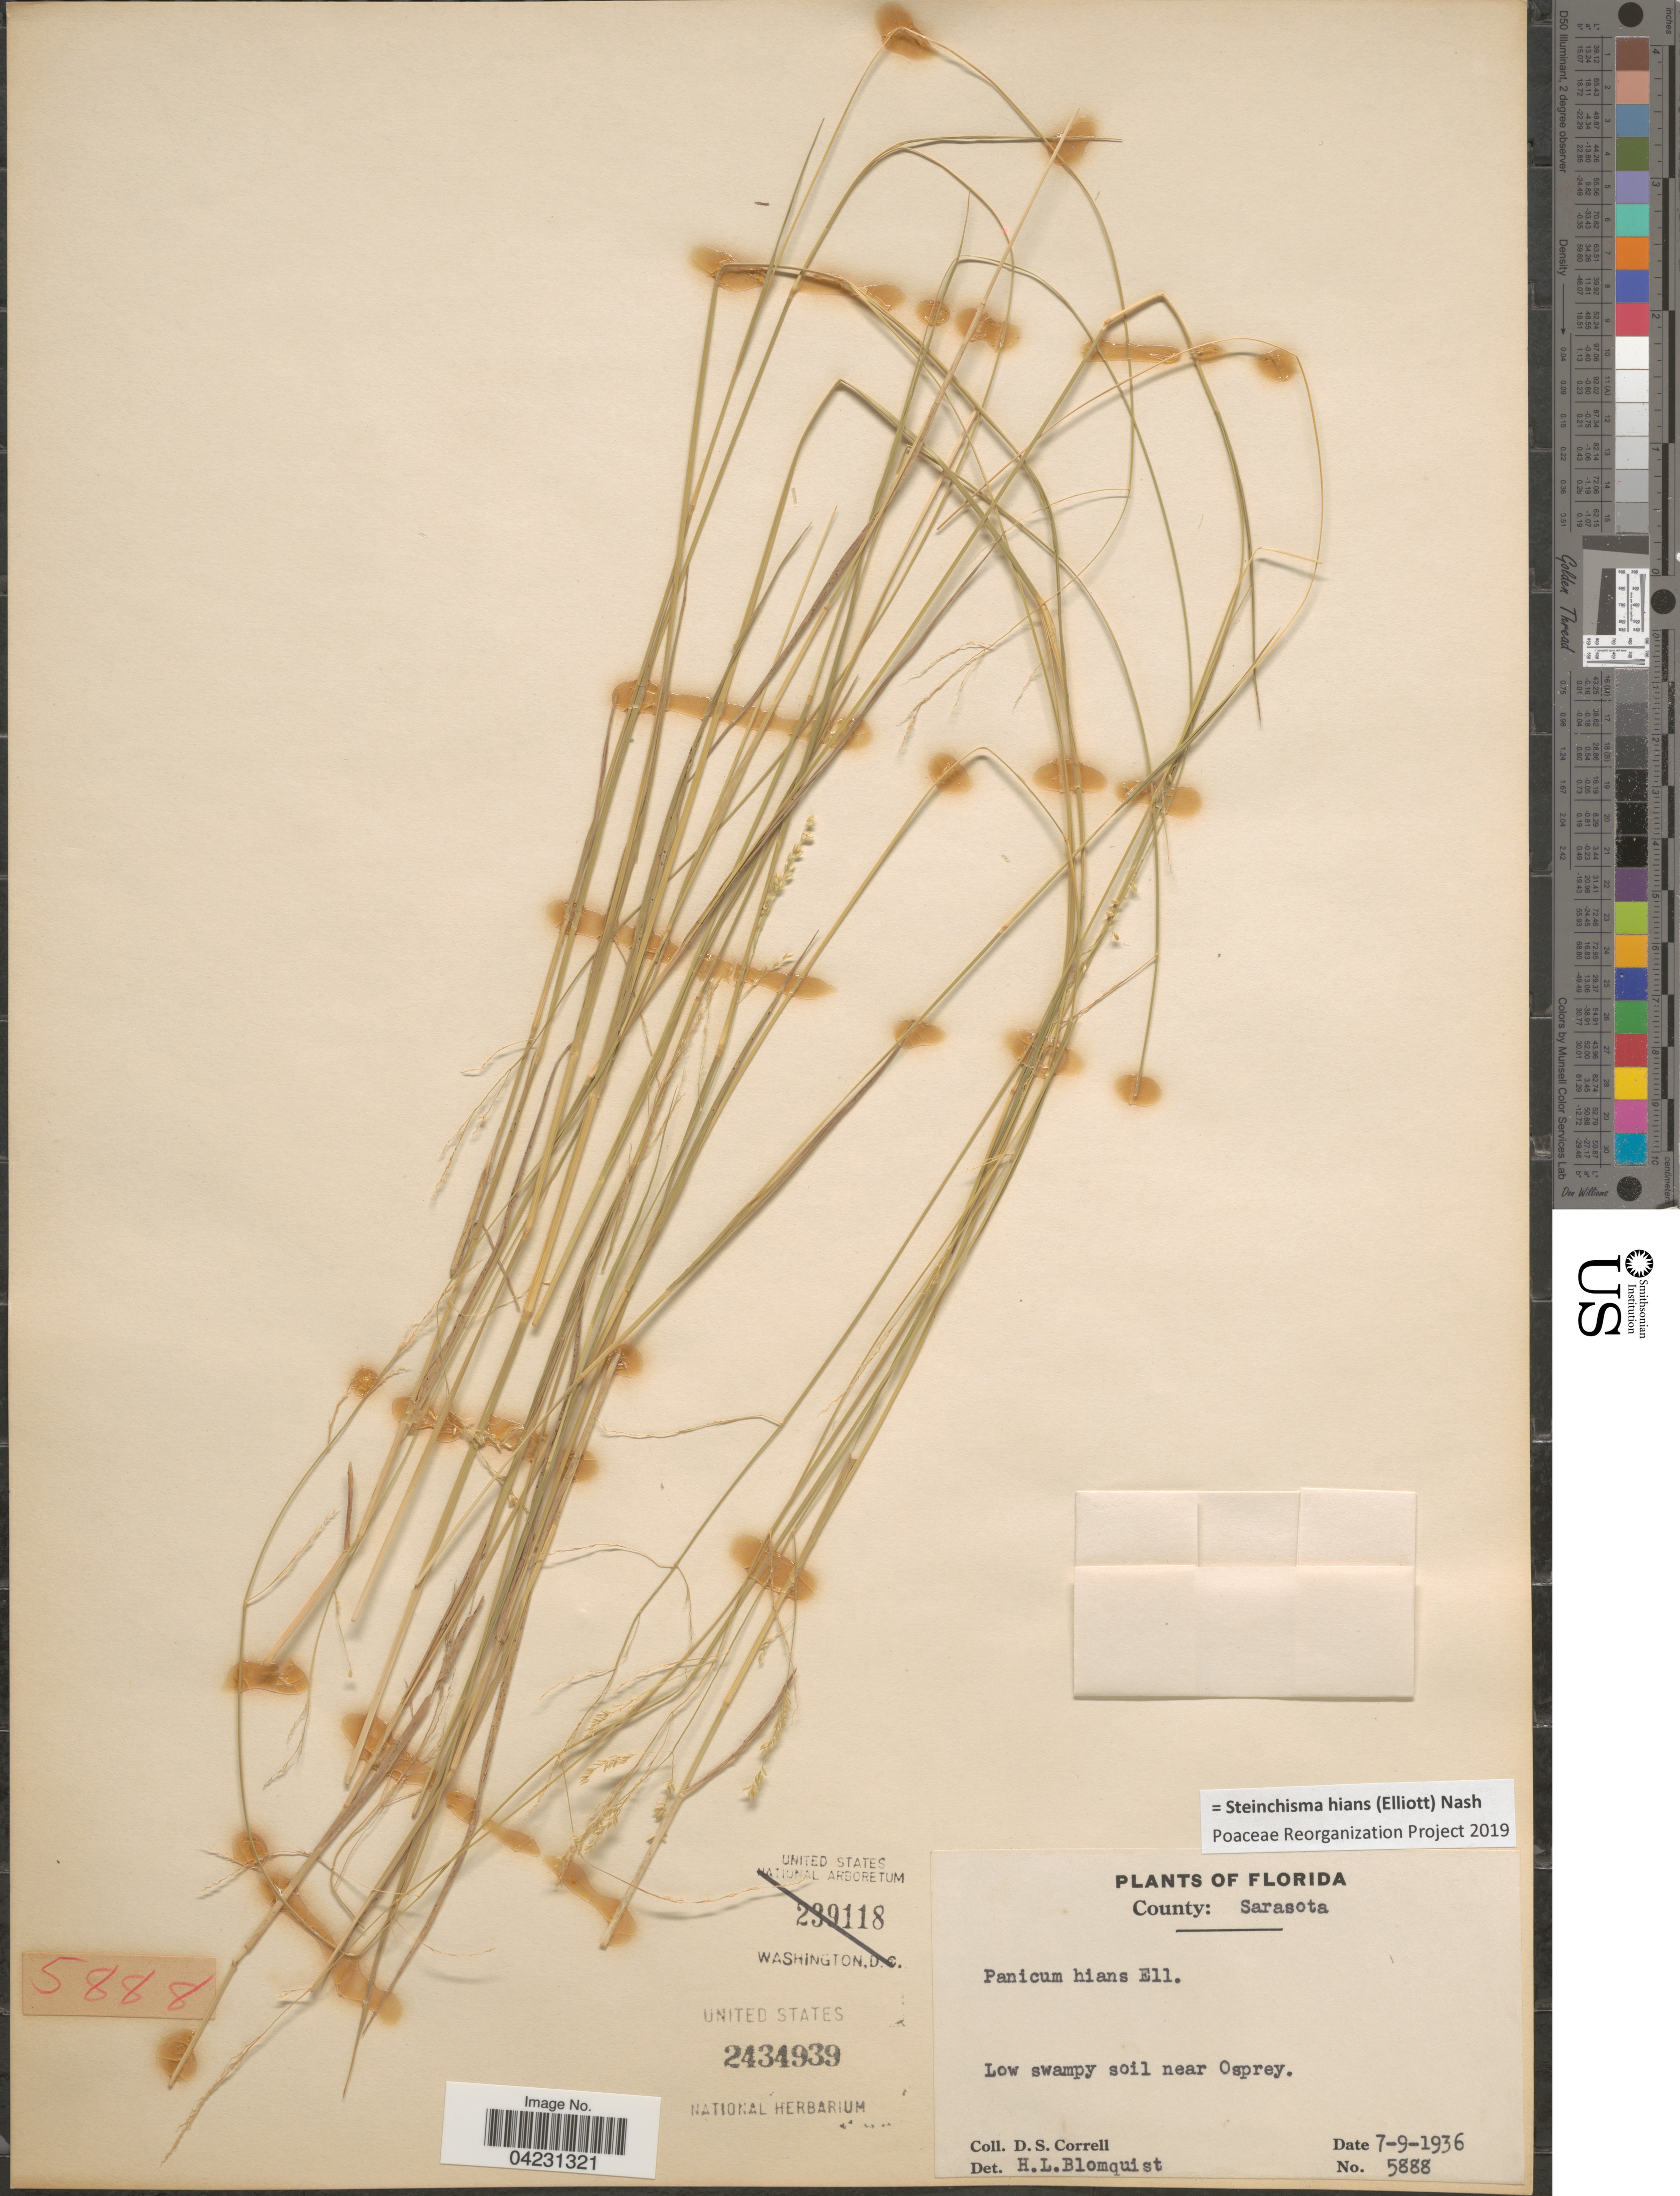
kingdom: Plantae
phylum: Tracheophyta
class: Liliopsida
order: Poales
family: Poaceae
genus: Steinchisma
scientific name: Steinchisma hians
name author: (Elliott) Nash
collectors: D. S. Correll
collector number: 5888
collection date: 1936-07-09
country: United States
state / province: Florida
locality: County: Sarasota. Low sampy soil near Osprey.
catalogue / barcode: US 2434939